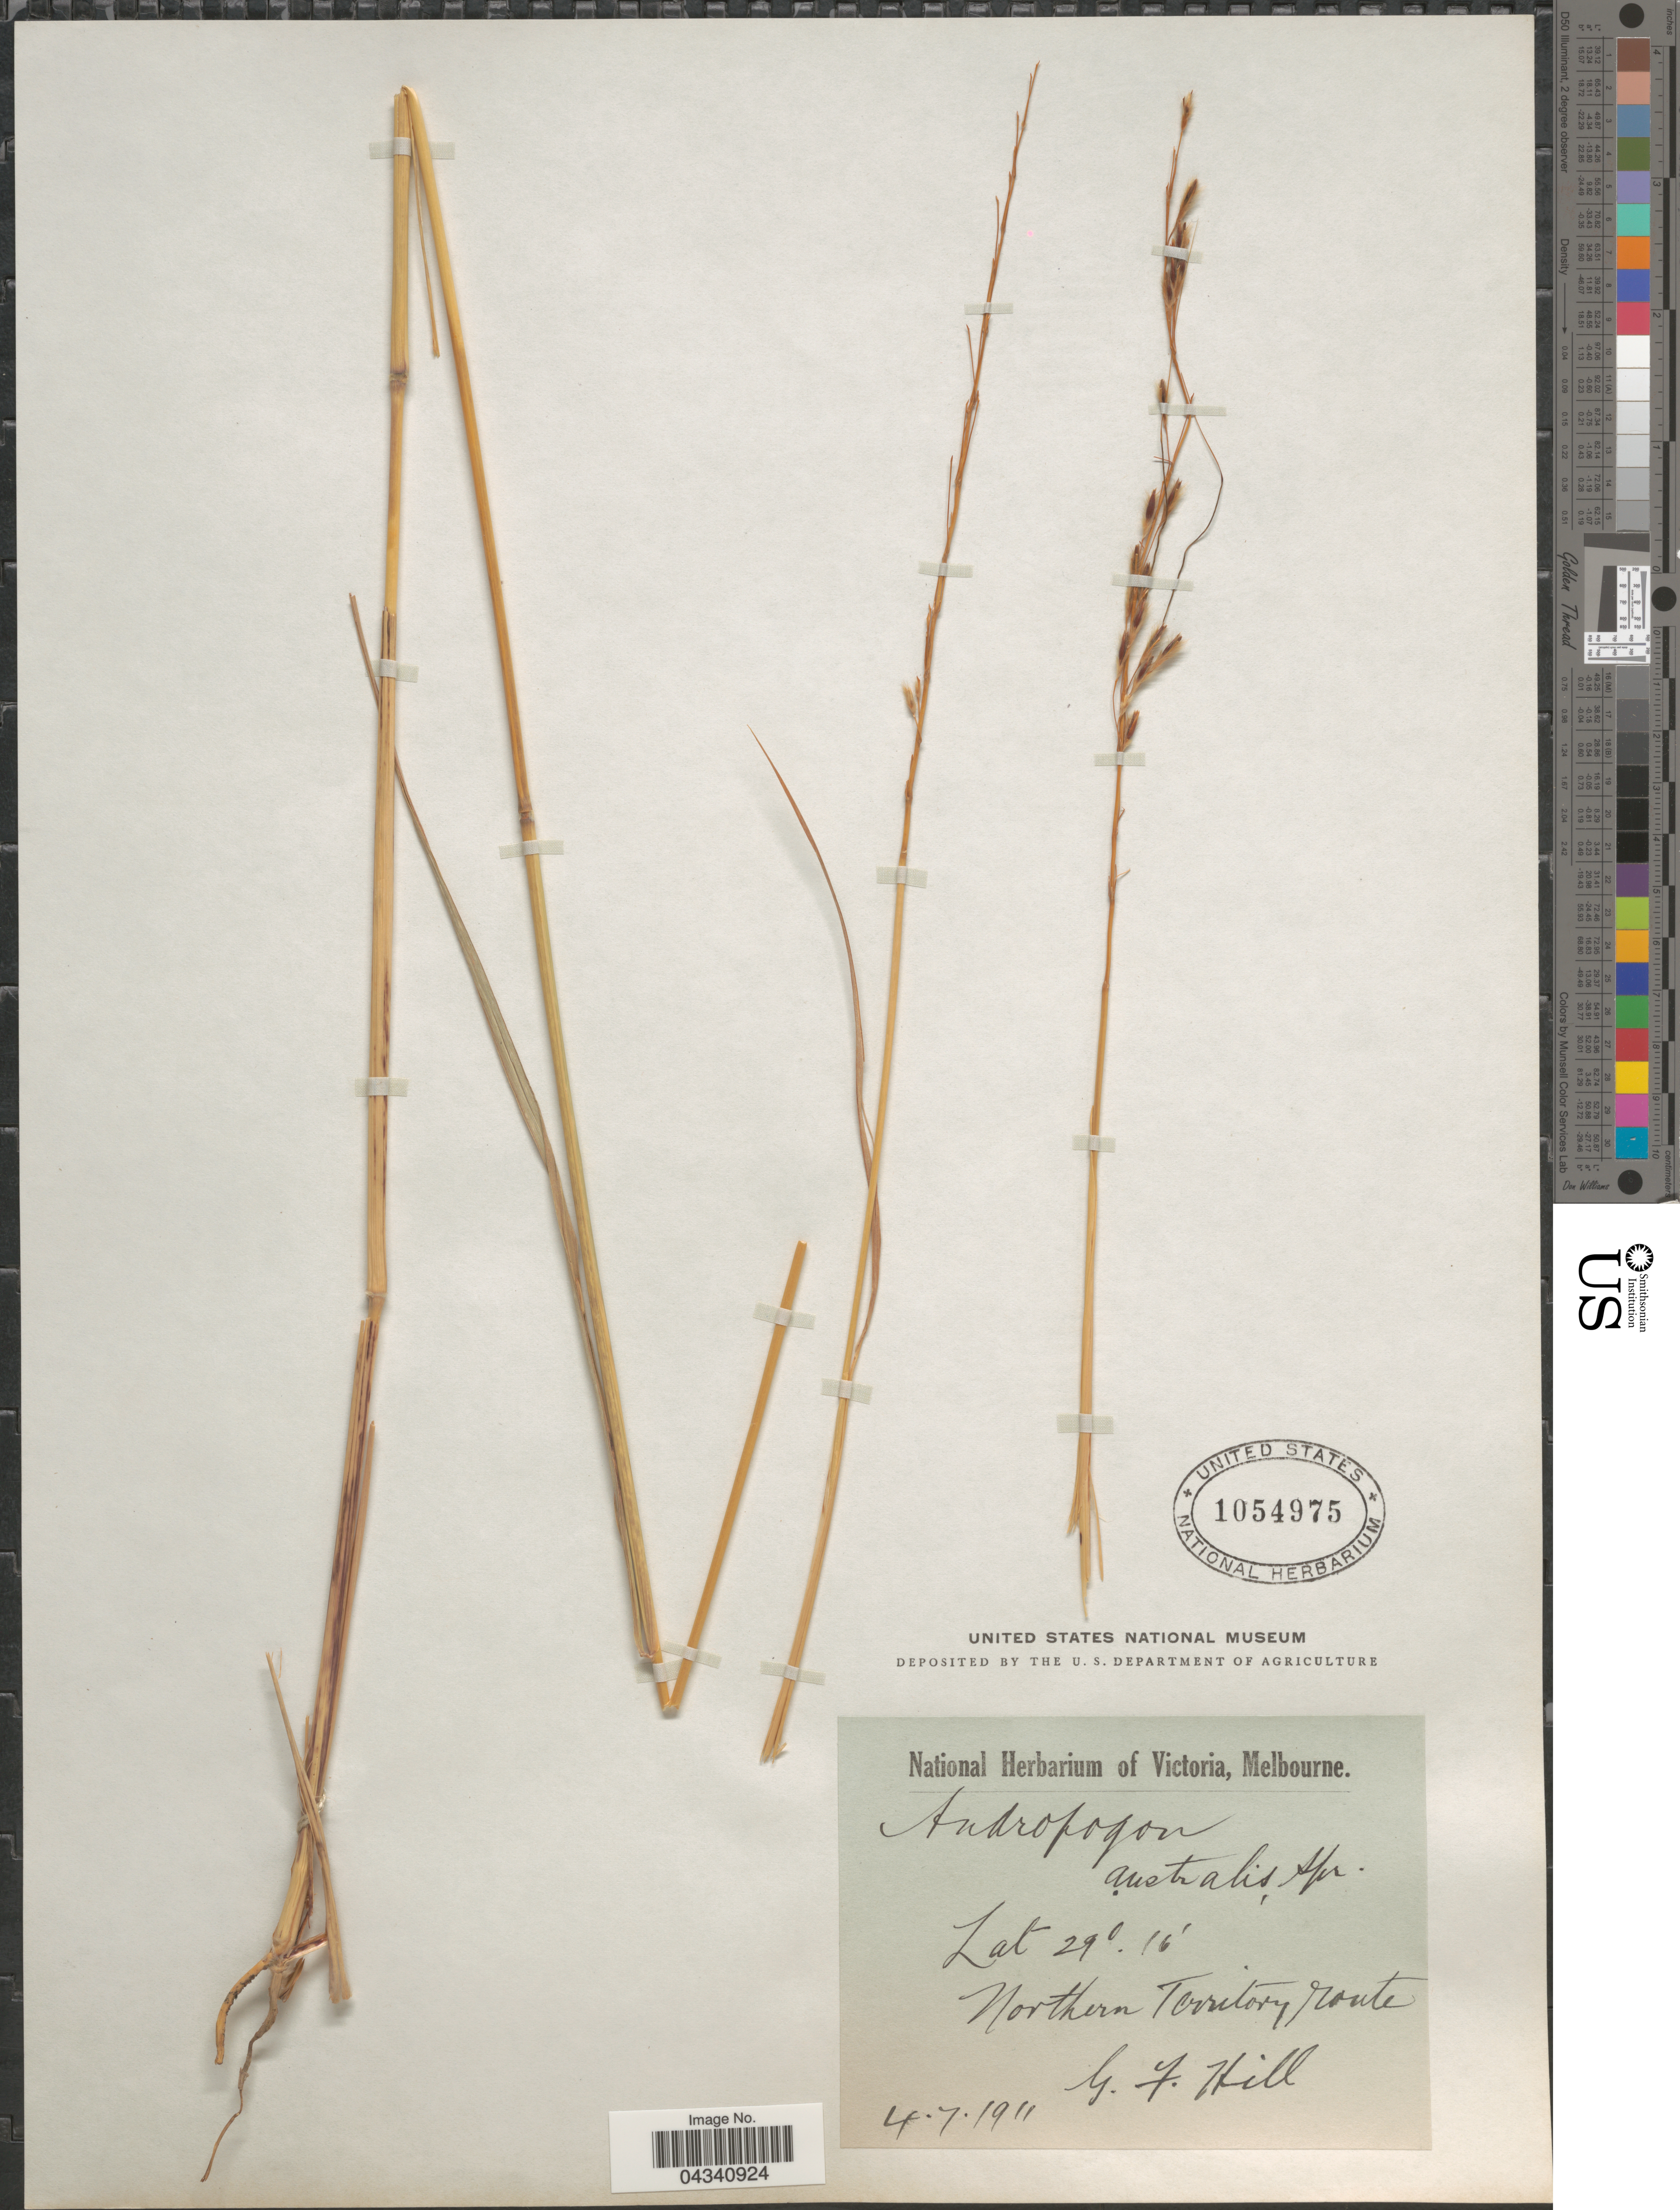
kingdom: Plantae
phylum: Tracheophyta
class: Liliopsida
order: Poales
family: Poaceae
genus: Sorghum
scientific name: Sorghum plumosum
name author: (R. Br.) P. Beauv.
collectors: G. Hill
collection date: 1911-07-04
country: Australia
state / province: Northern Territory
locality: Northern Territory route.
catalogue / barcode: US 1054975